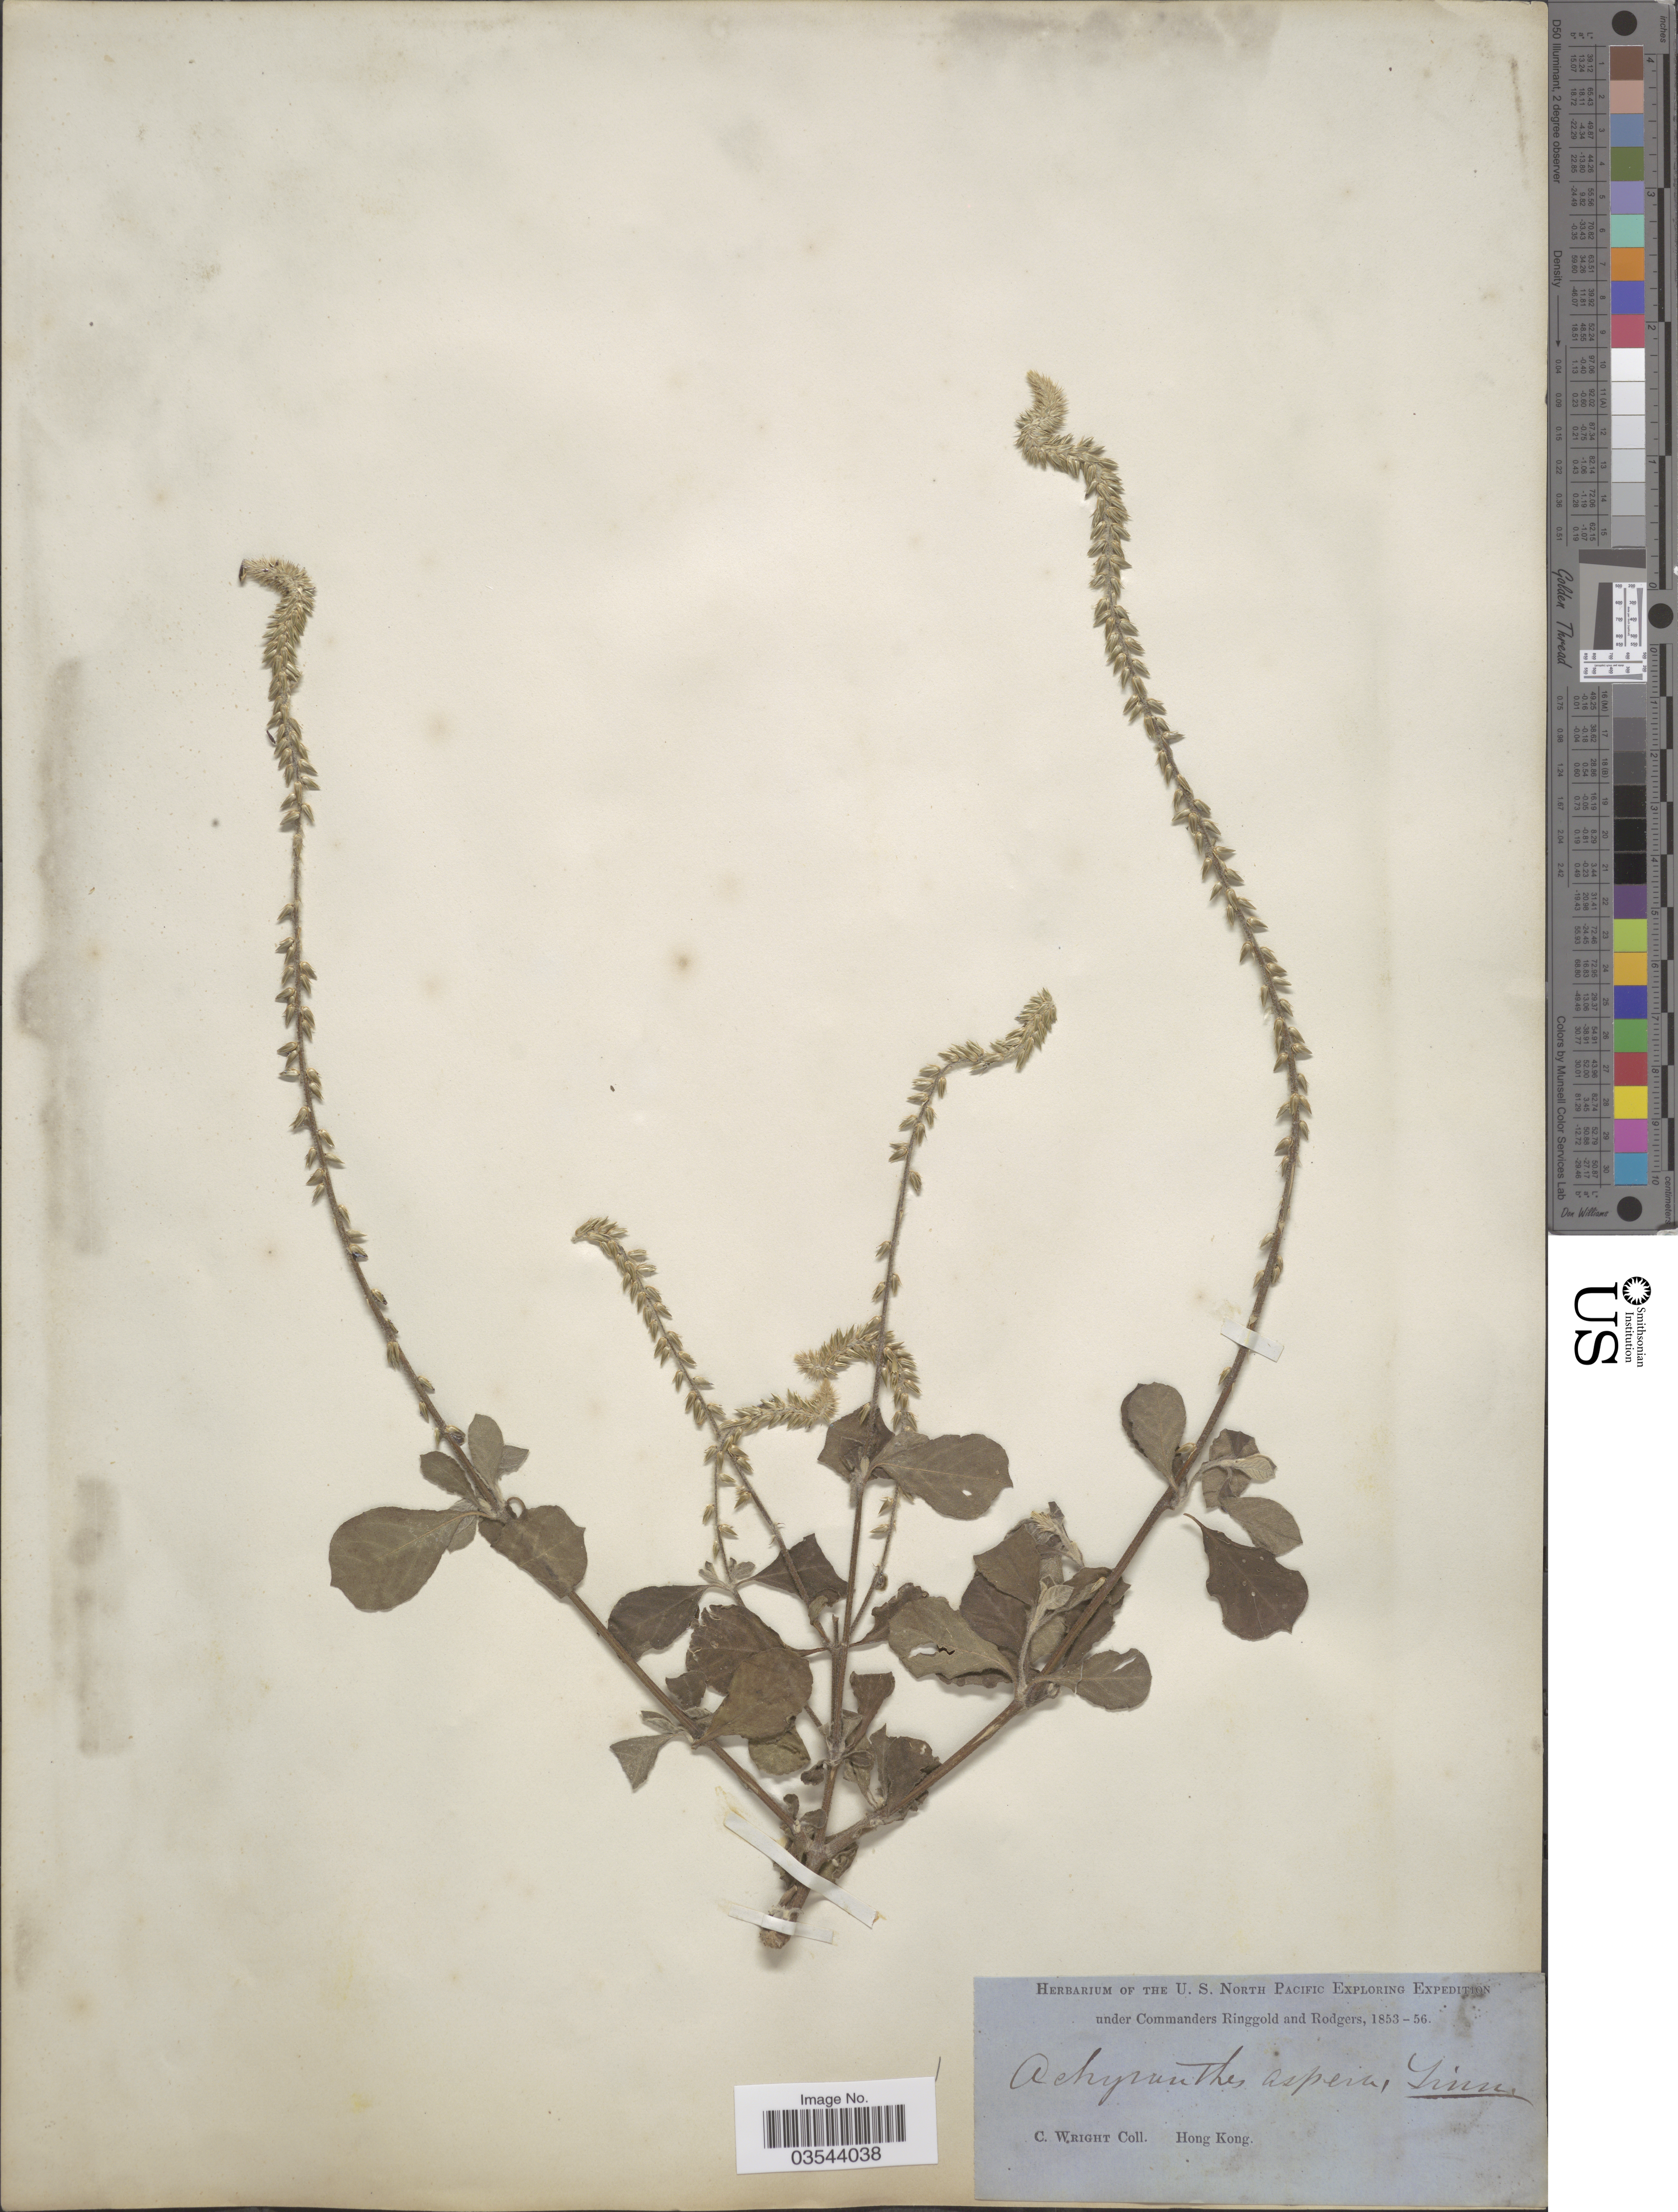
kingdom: Plantae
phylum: Tracheophyta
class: Magnoliopsida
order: Caryophyllales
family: Amaranthaceae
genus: Achyranthes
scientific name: Achyranthes aspera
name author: L.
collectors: C. Wright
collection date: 1853/1856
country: China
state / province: Hong Kong